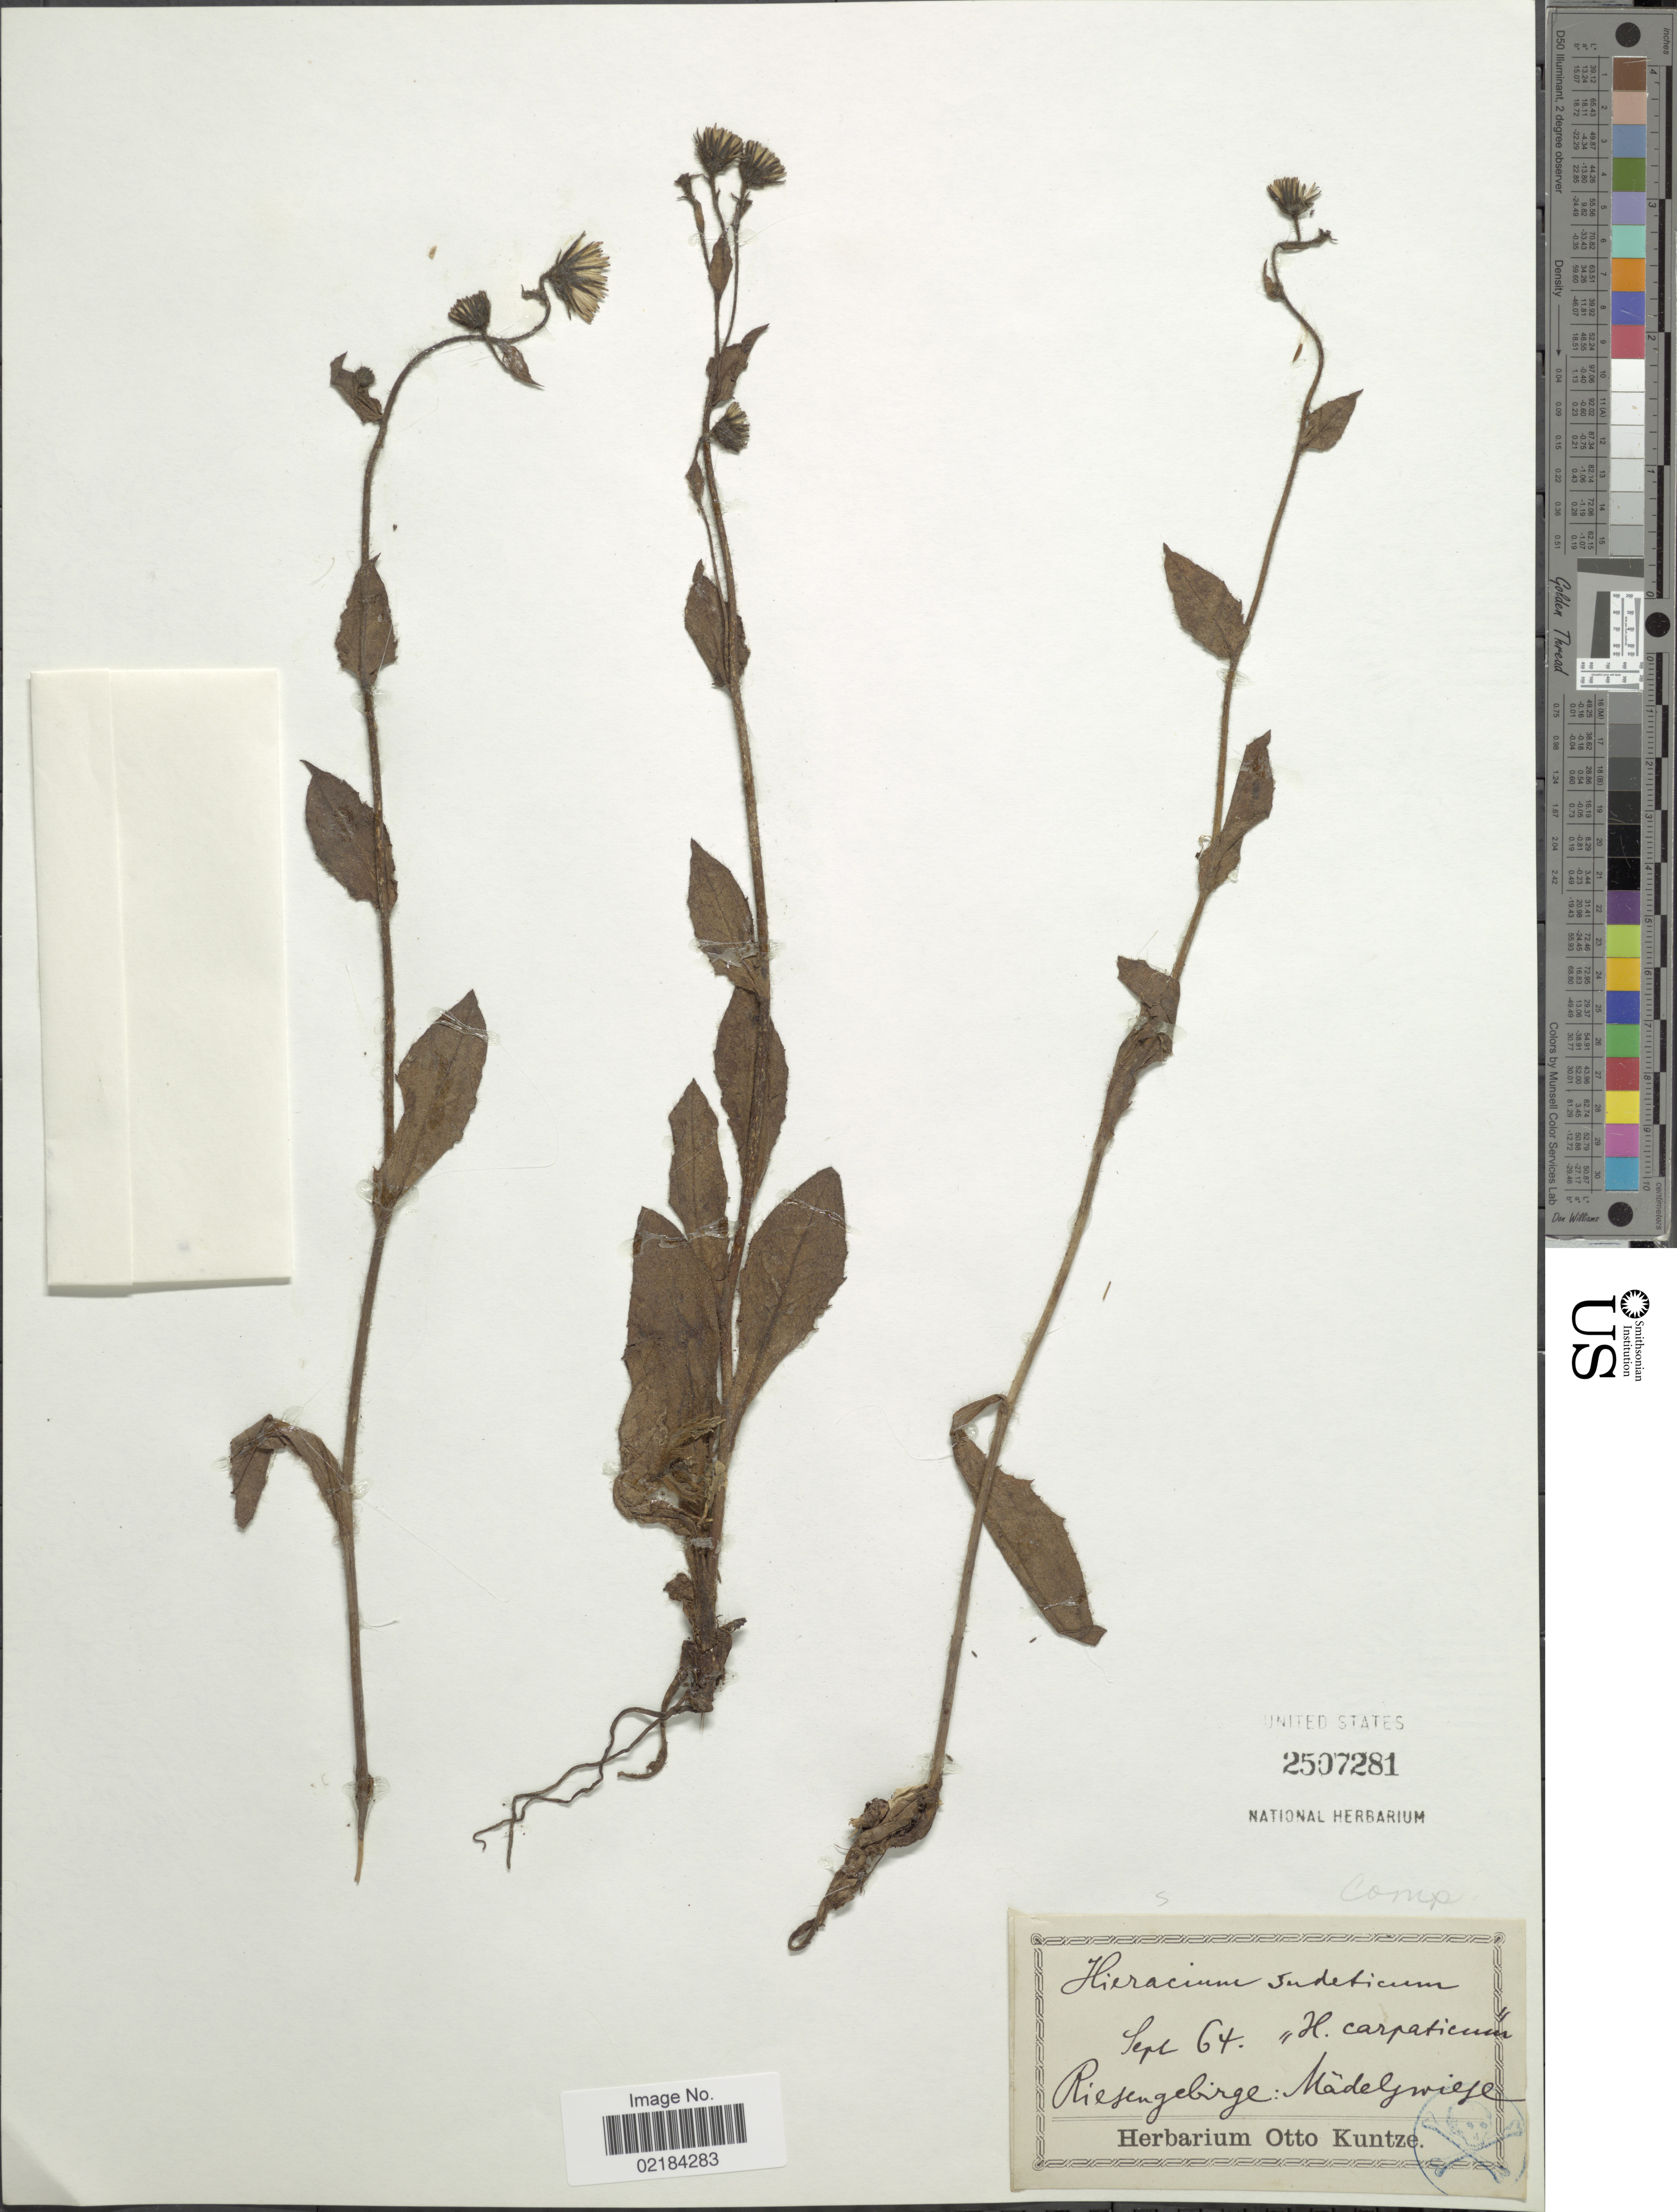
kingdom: Plantae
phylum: Tracheophyta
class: Magnoliopsida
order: Asterales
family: Asteraceae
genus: Hieracium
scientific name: Hieracium sudeticum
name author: Sternb.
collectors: ex Herb. O. Kuntze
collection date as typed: Transcribed d/m/y: /9/64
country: Poland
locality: Riesengebirge: Madelynwise [interpreted]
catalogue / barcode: US 2507281